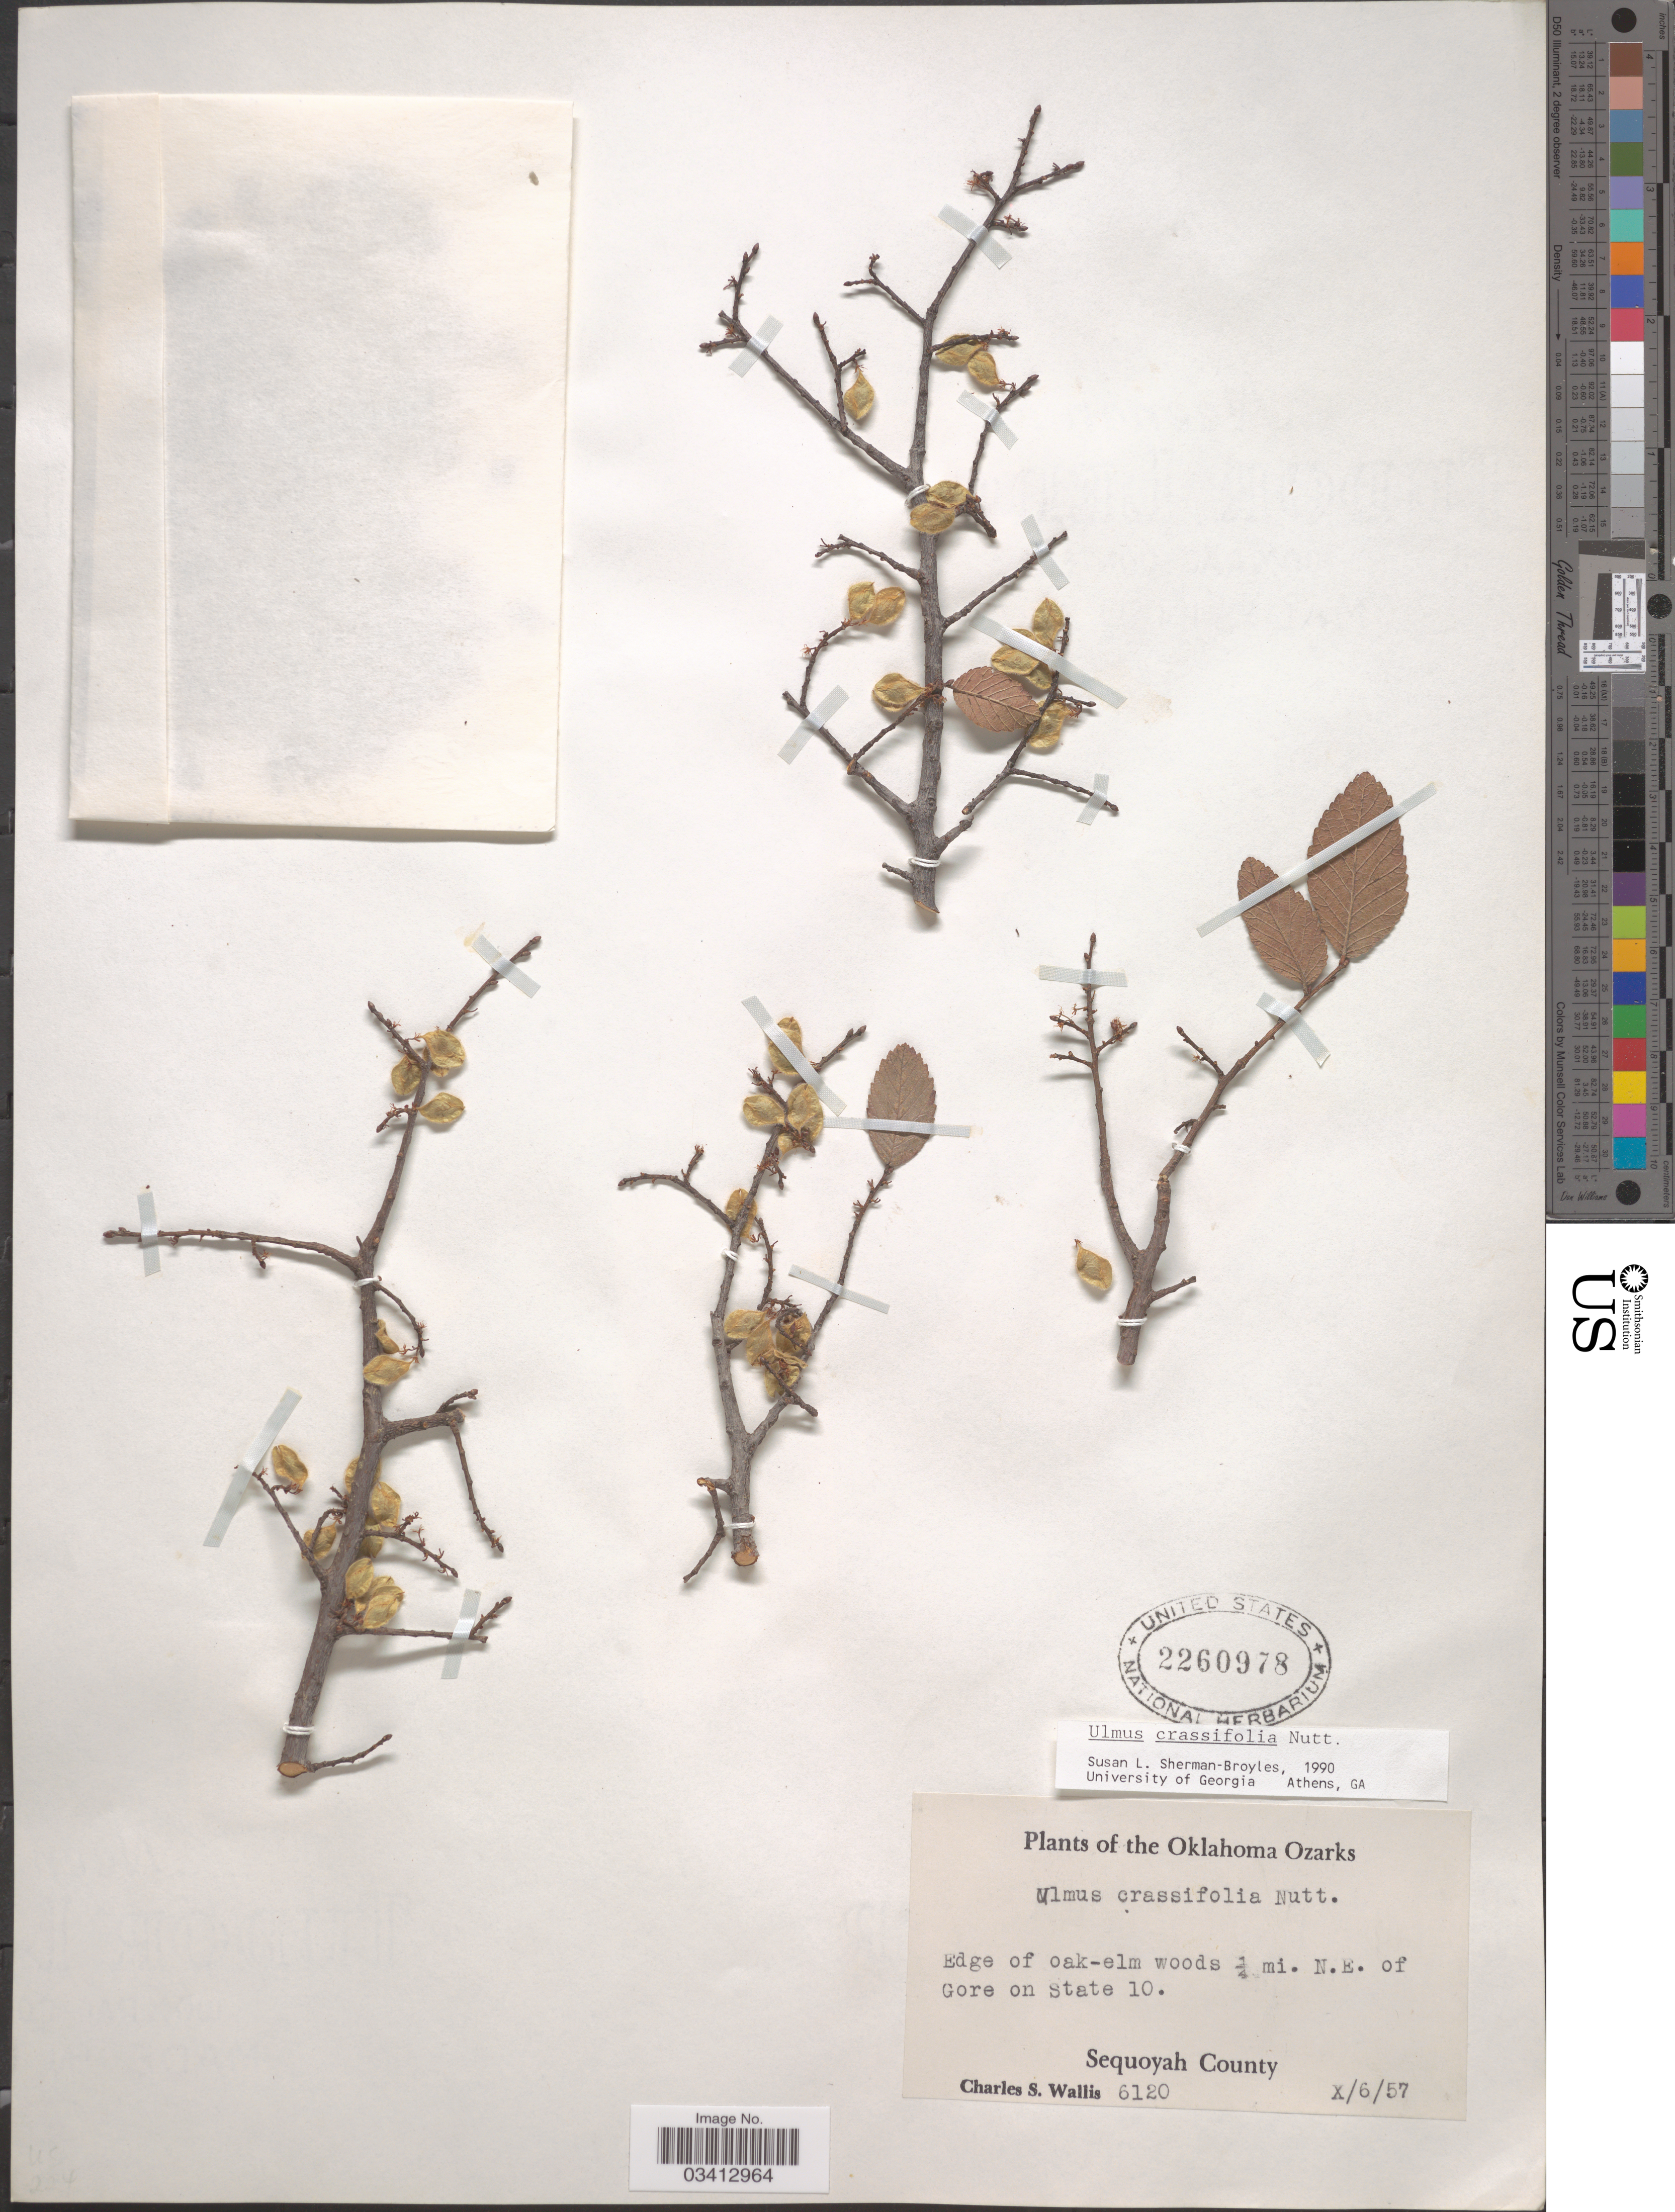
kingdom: Plantae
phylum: Tracheophyta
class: Magnoliopsida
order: Rosales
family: Ulmaceae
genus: Ulmus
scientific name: Ulmus crassifolia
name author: Nutt.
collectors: C. S. Wallis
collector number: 6120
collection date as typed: Transcribed d/m/y: 6/10/57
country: United States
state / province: Oklahoma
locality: Oklahoma Ozarks. Edge of oak-elm woods ¼ mi. N.E. of Gore on State 10. Sequoyah County.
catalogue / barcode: US 2260978